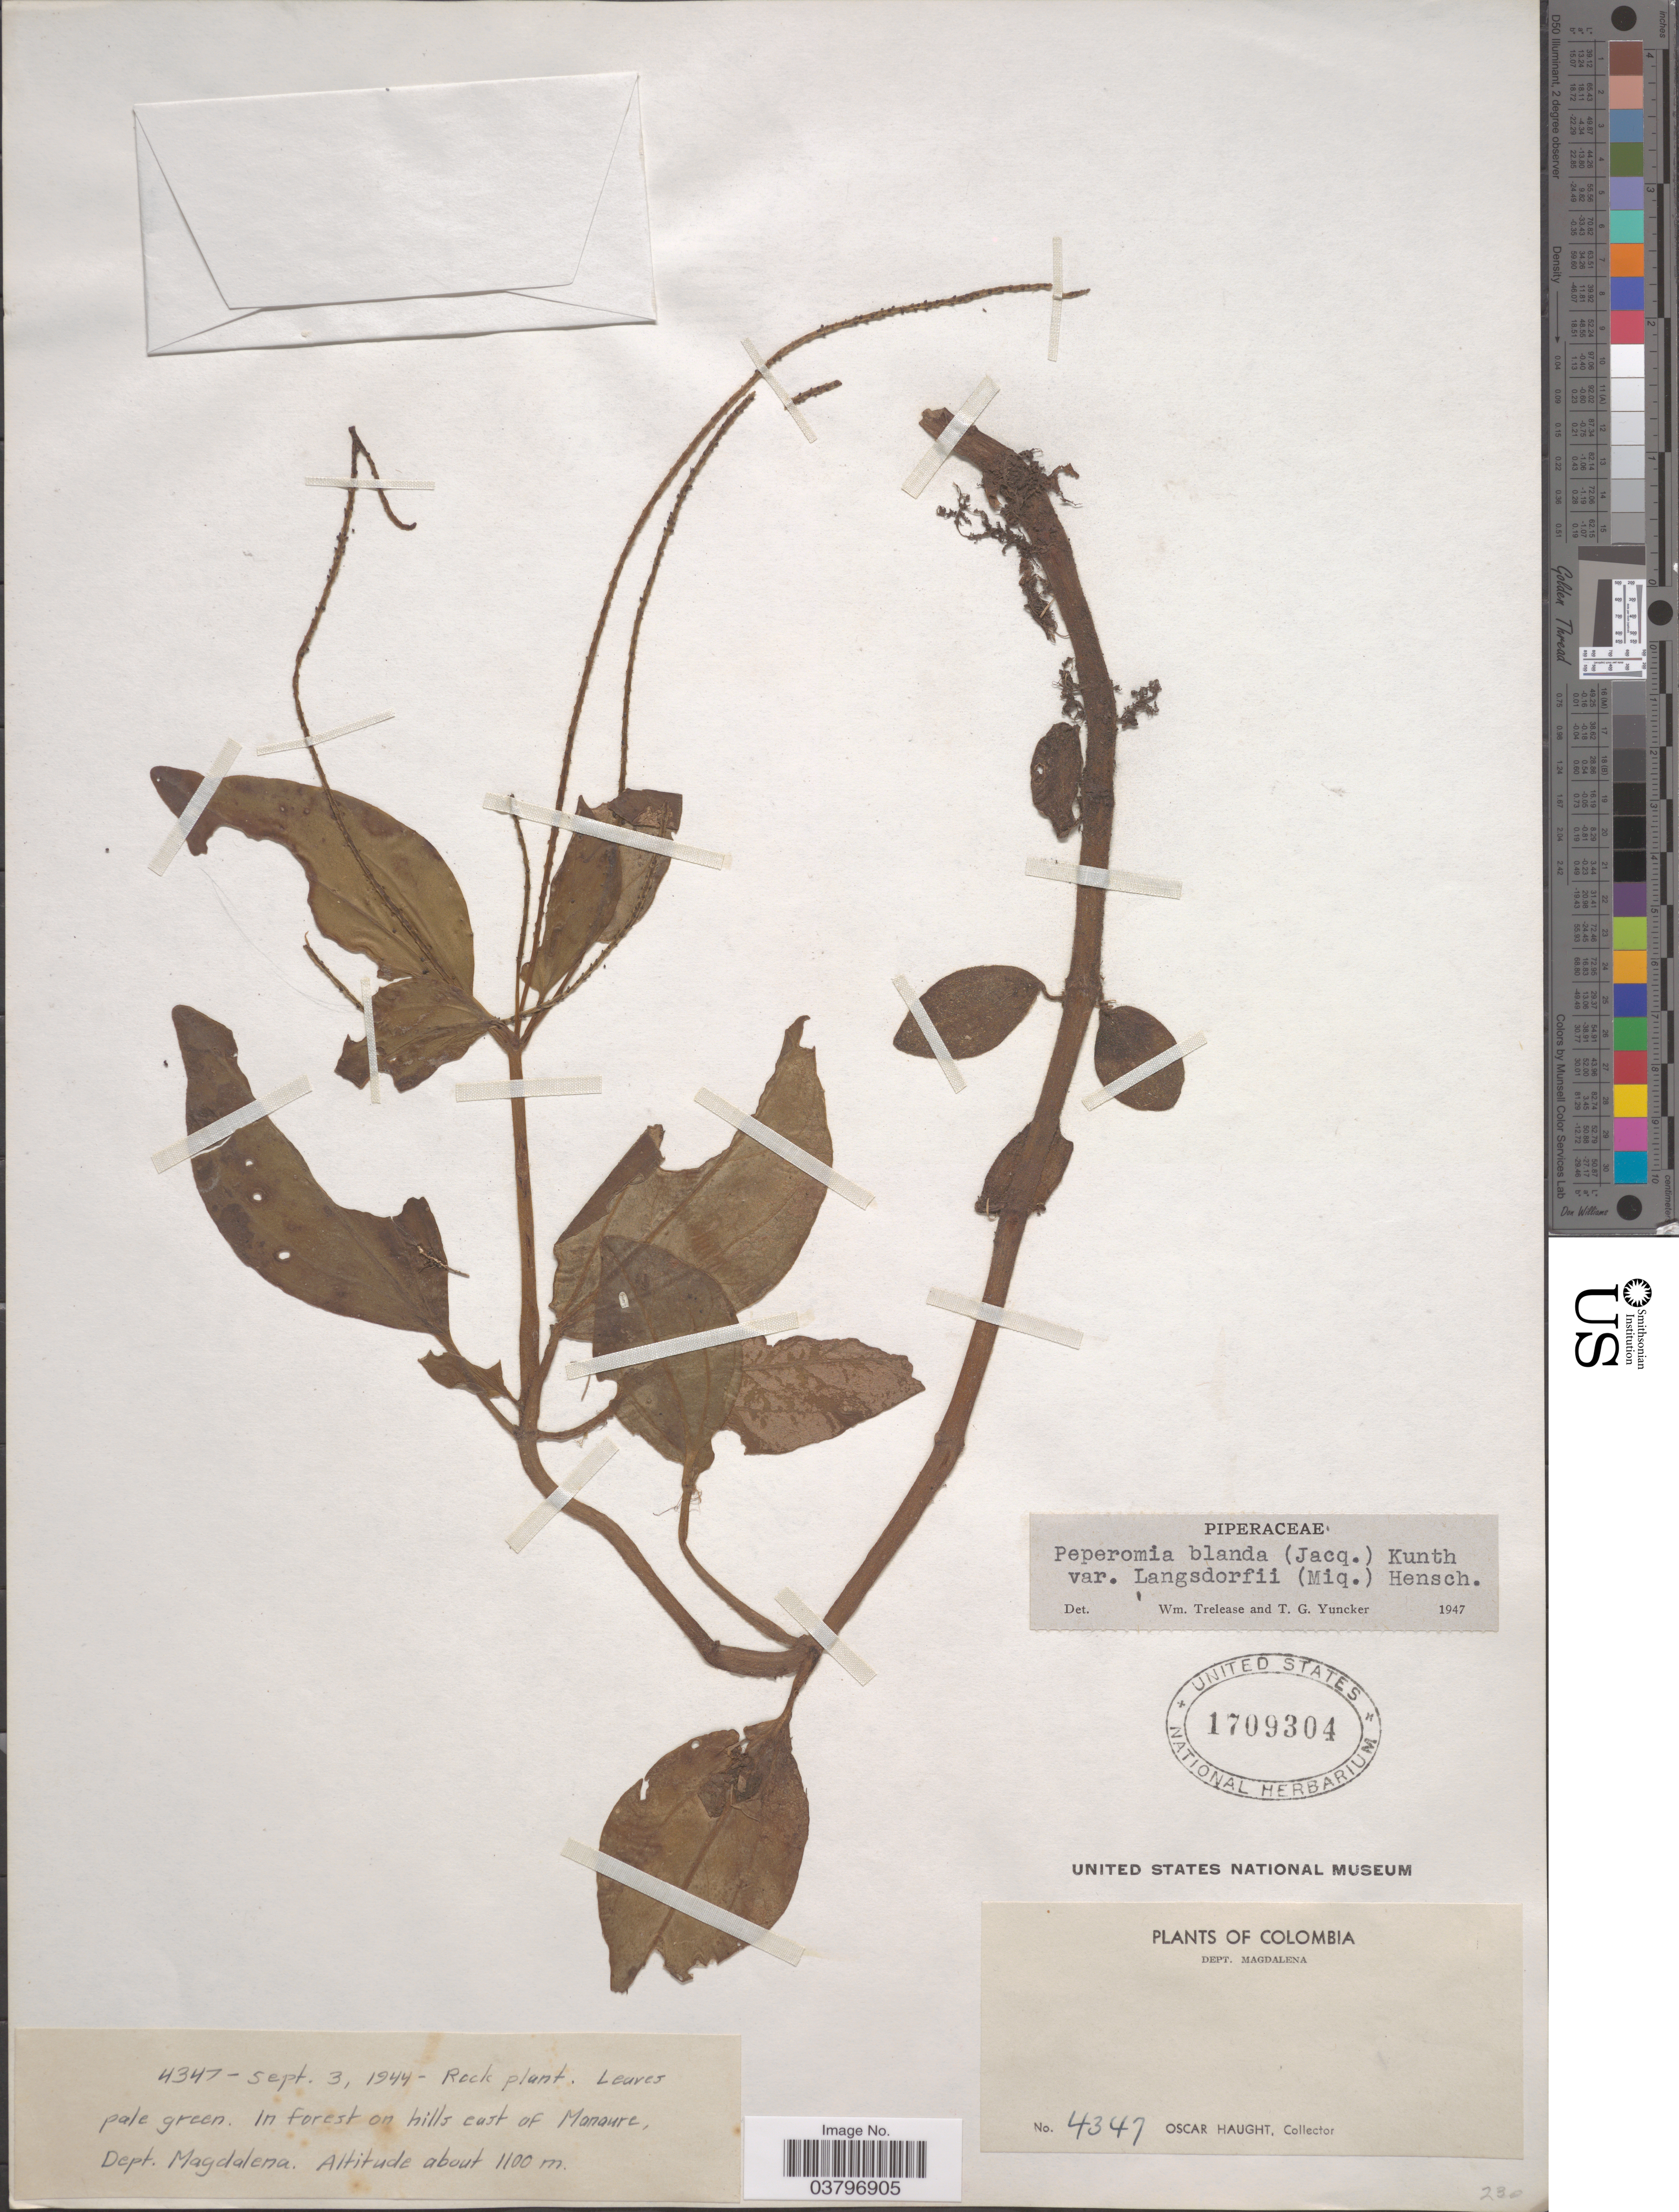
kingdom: Plantae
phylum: Tracheophyta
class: Magnoliopsida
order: Piperales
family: Piperaceae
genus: Peperomia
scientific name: Peperomia blanda var. langsdorffii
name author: (Miq.) Hensch.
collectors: O. Haught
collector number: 4347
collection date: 1944-09-03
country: Colombia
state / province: Magdalena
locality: Dept. Magdalena. In forest on hills east of Manaure.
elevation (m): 1100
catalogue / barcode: US 1709304